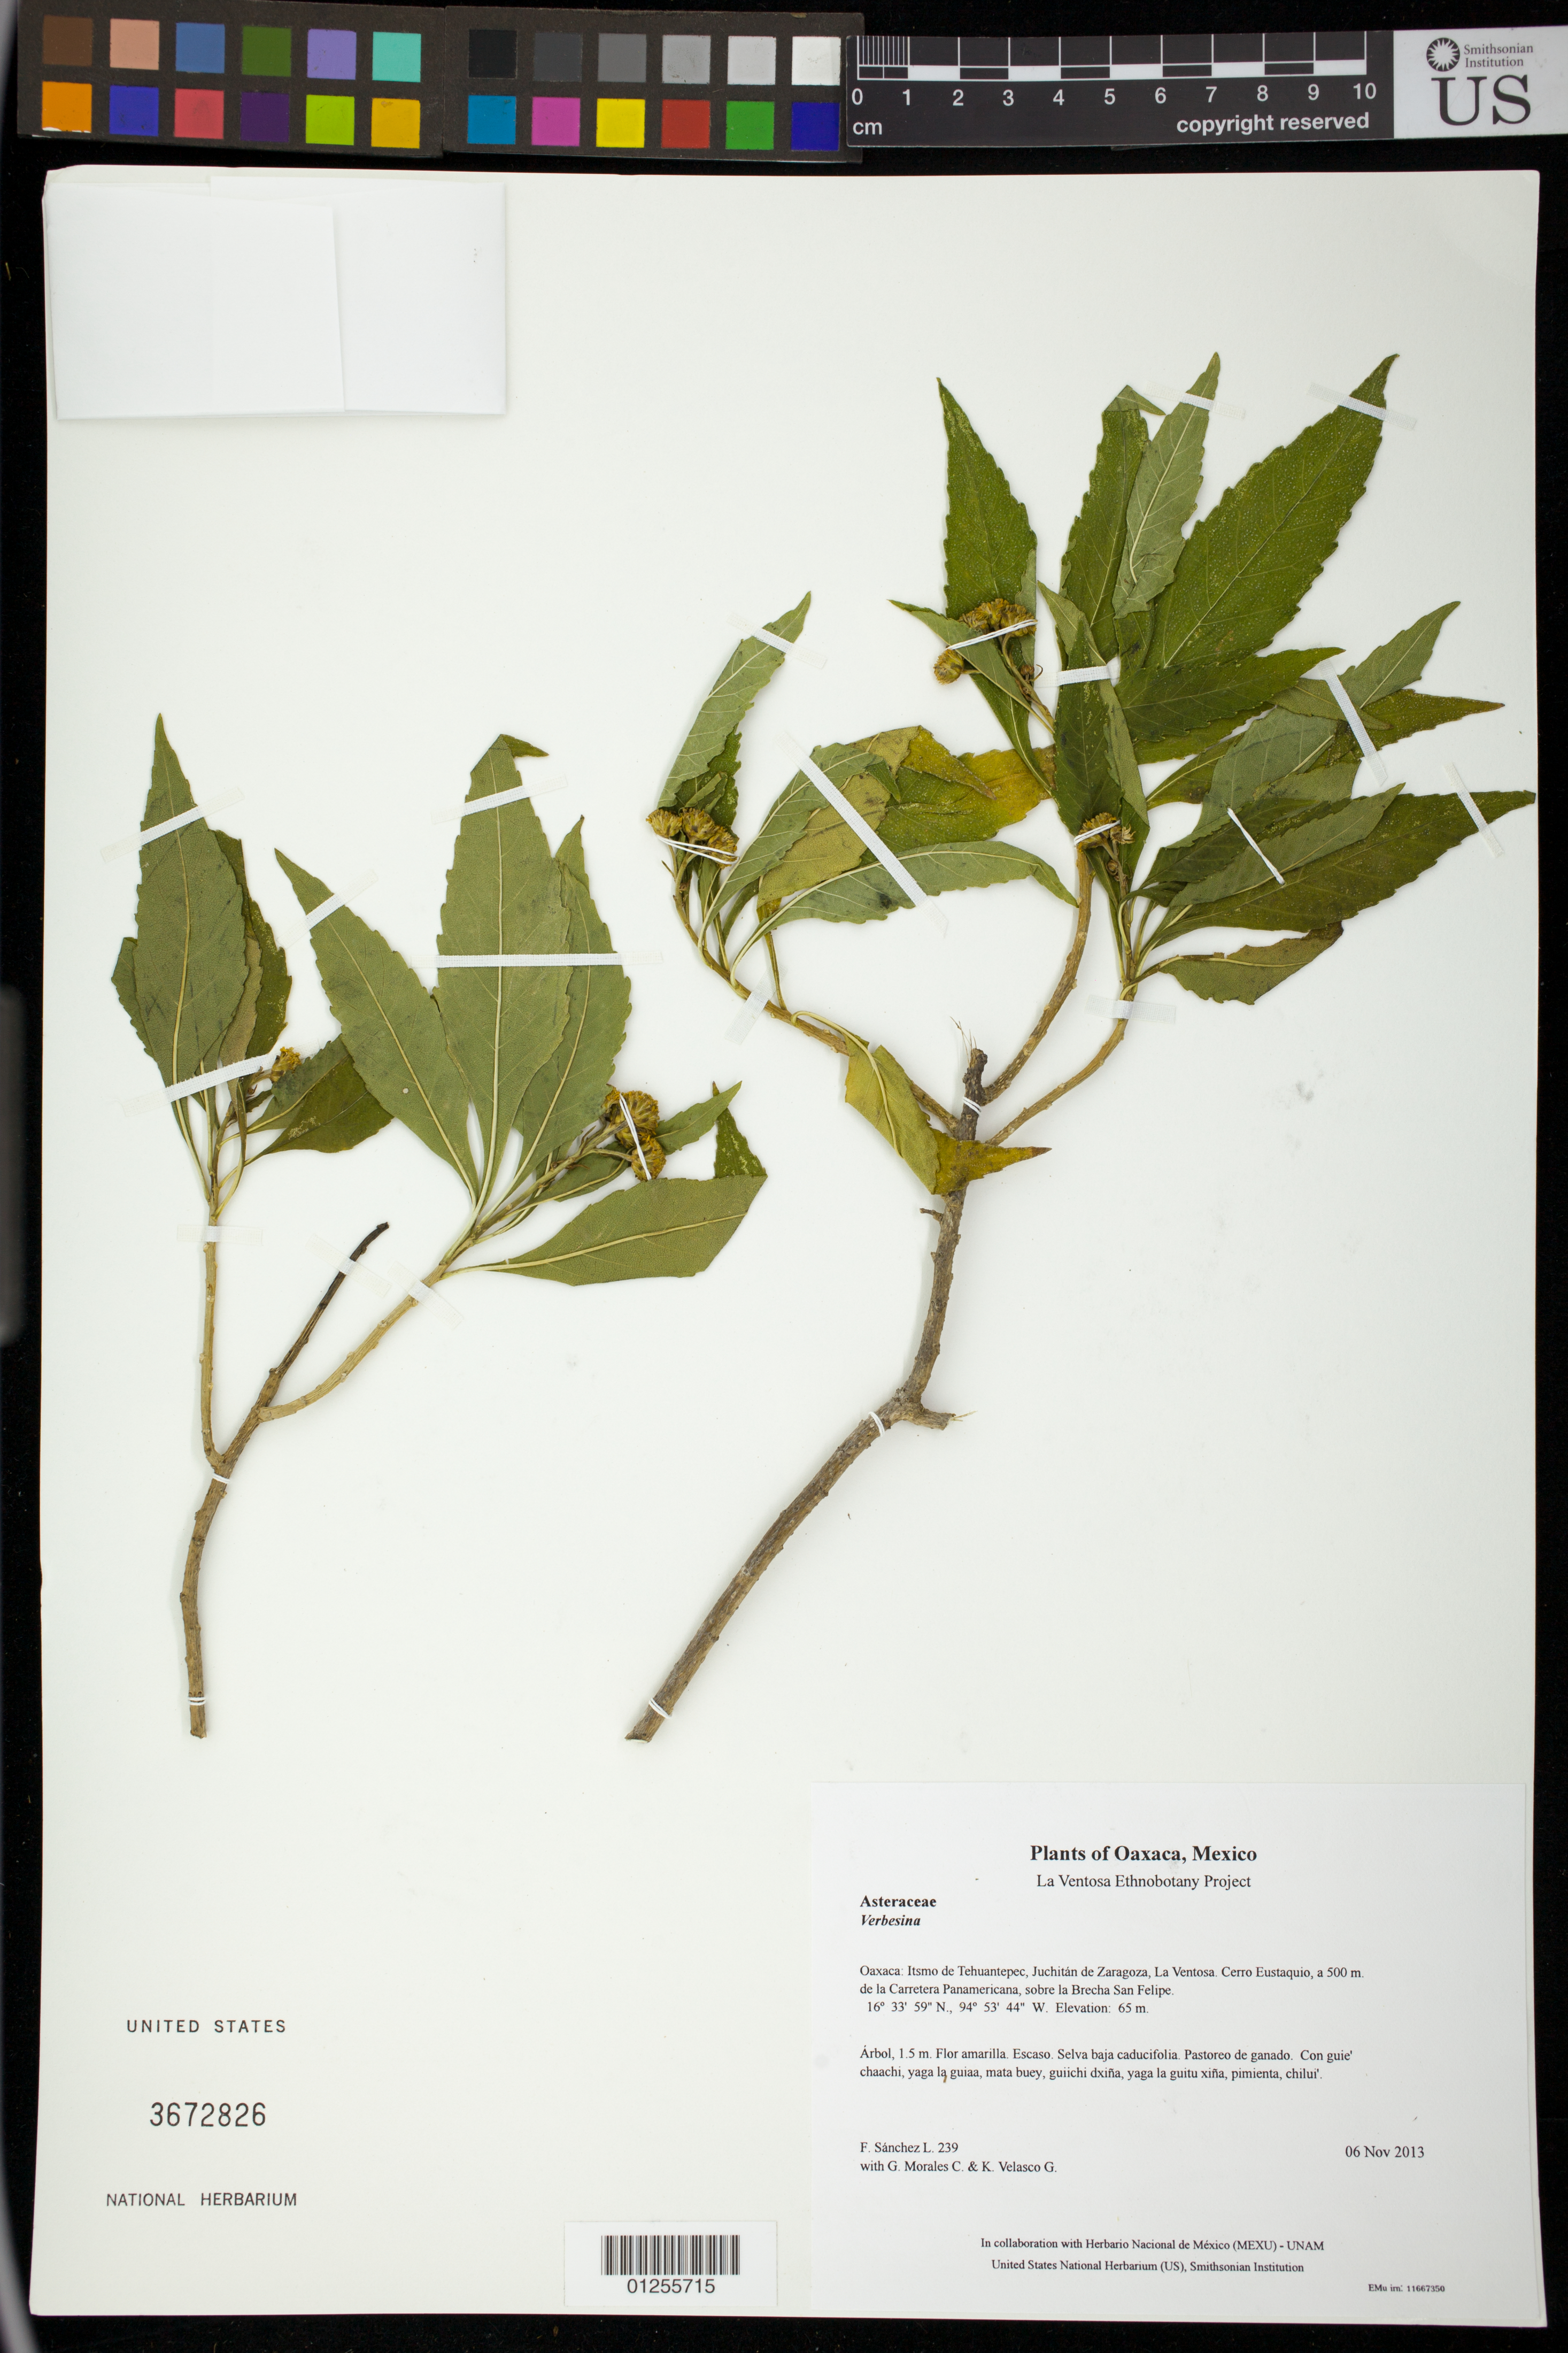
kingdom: Plantae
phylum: Tracheophyta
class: Magnoliopsida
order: Asterales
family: Asteraceae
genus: Verbesina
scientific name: Verbesina perymenioides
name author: Sch. Bip. ex Klatt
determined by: Robinson, Harold E.; Edwards, Robert D.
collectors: F. Sánchez L., G. Morales C. & K. Velasco G.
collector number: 239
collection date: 2013-11-06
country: Mexico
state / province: Oaxaca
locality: Itsmo de Tehuantepec, Juchitán de Zaragoza, La Ventosa. Cerro Eustaquio, a 500 m. de la Carretera Panamericana, sobre la Brecha San Felipe.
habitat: Selva baja caducifolia. Pastoreo de ganado.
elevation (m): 65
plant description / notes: JEBOT, MEXU, SERO, US; Yaga. 1.5 m. Guie' naguchi. Huaxie'.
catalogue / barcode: US 3672826